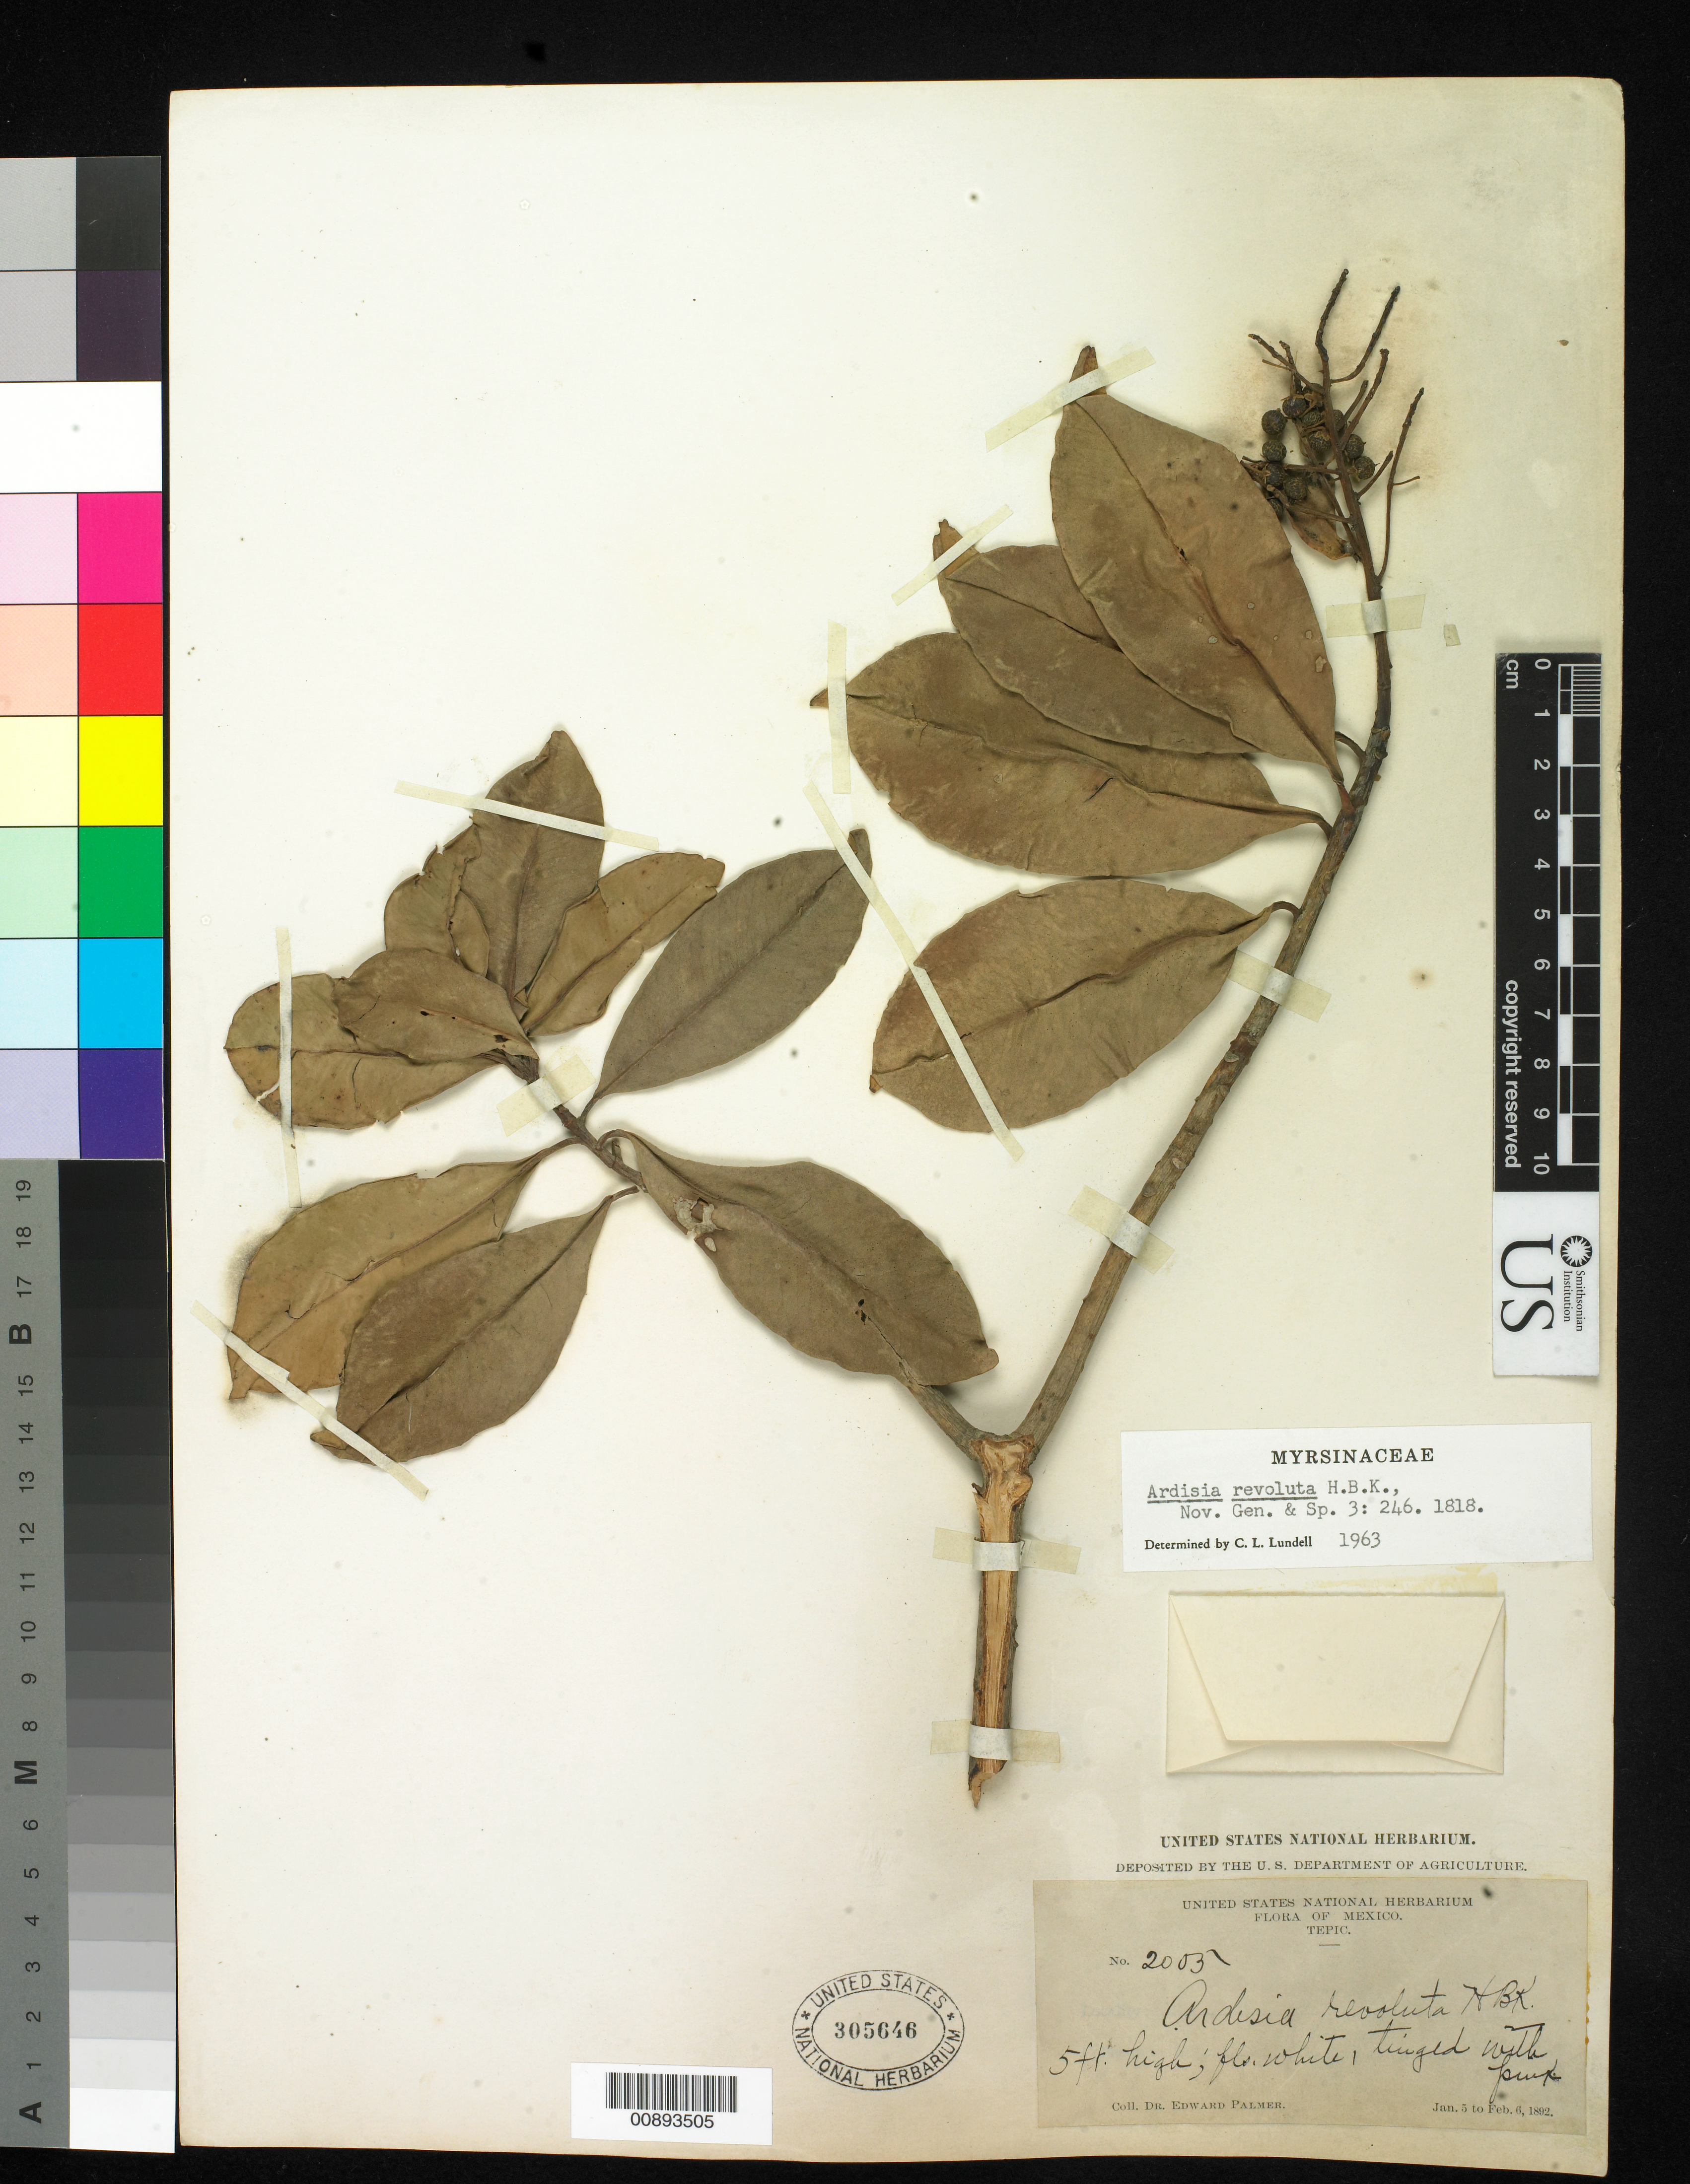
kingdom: Plantae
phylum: Tracheophyta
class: Magnoliopsida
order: Ericales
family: Primulaceae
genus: Ardisia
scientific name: Ardisia revoluta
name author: Kunth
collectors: E. Palmer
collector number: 2005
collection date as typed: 05 Jan 1892 to 06 Feb 1892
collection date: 1892-01-05/1892-02-06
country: Mexico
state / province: Nayarit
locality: Tepic, Nayarit.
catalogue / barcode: US 305646